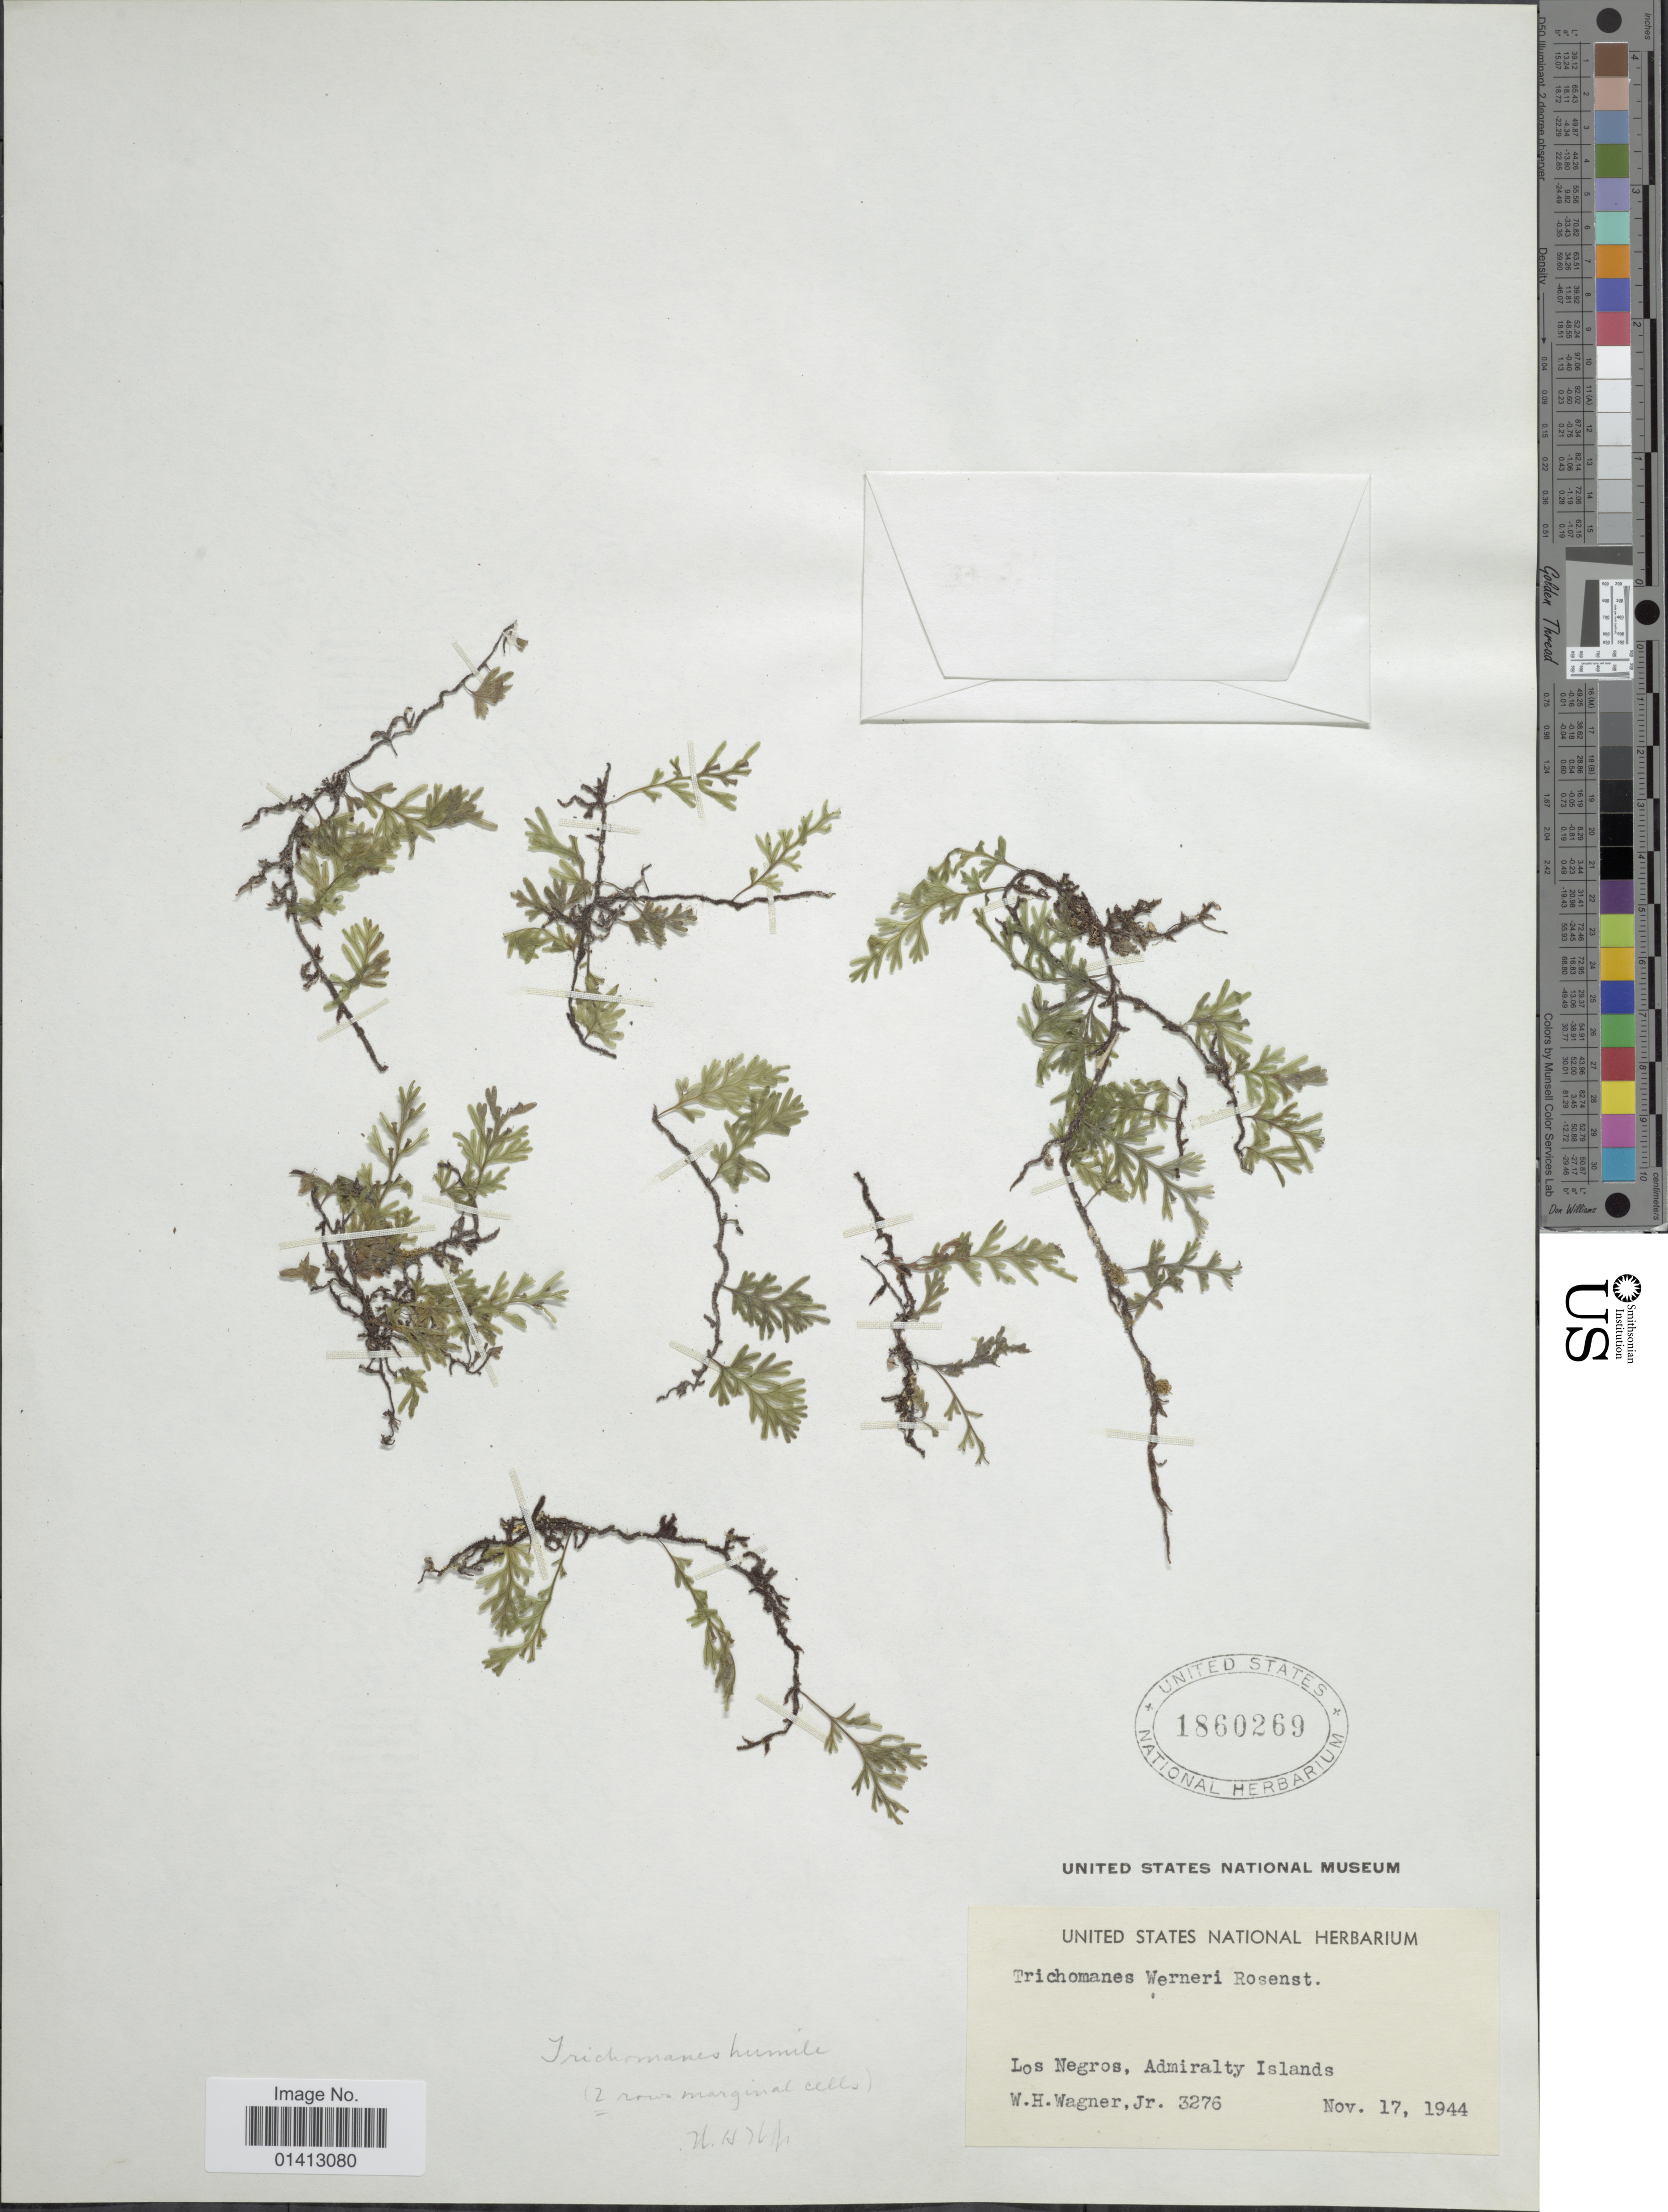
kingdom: Plantae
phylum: Tracheophyta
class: Polypodiopsida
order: Hymenophyllales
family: Hymenophyllaceae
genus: Crepidomanes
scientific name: Crepidomanes humilis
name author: (G. Forst.) Bosch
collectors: W. H. Wagner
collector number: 3276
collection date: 1944-11-17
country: Papua New Guinea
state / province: Manus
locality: Los Negros, Admiralty Islands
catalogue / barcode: US 1860269